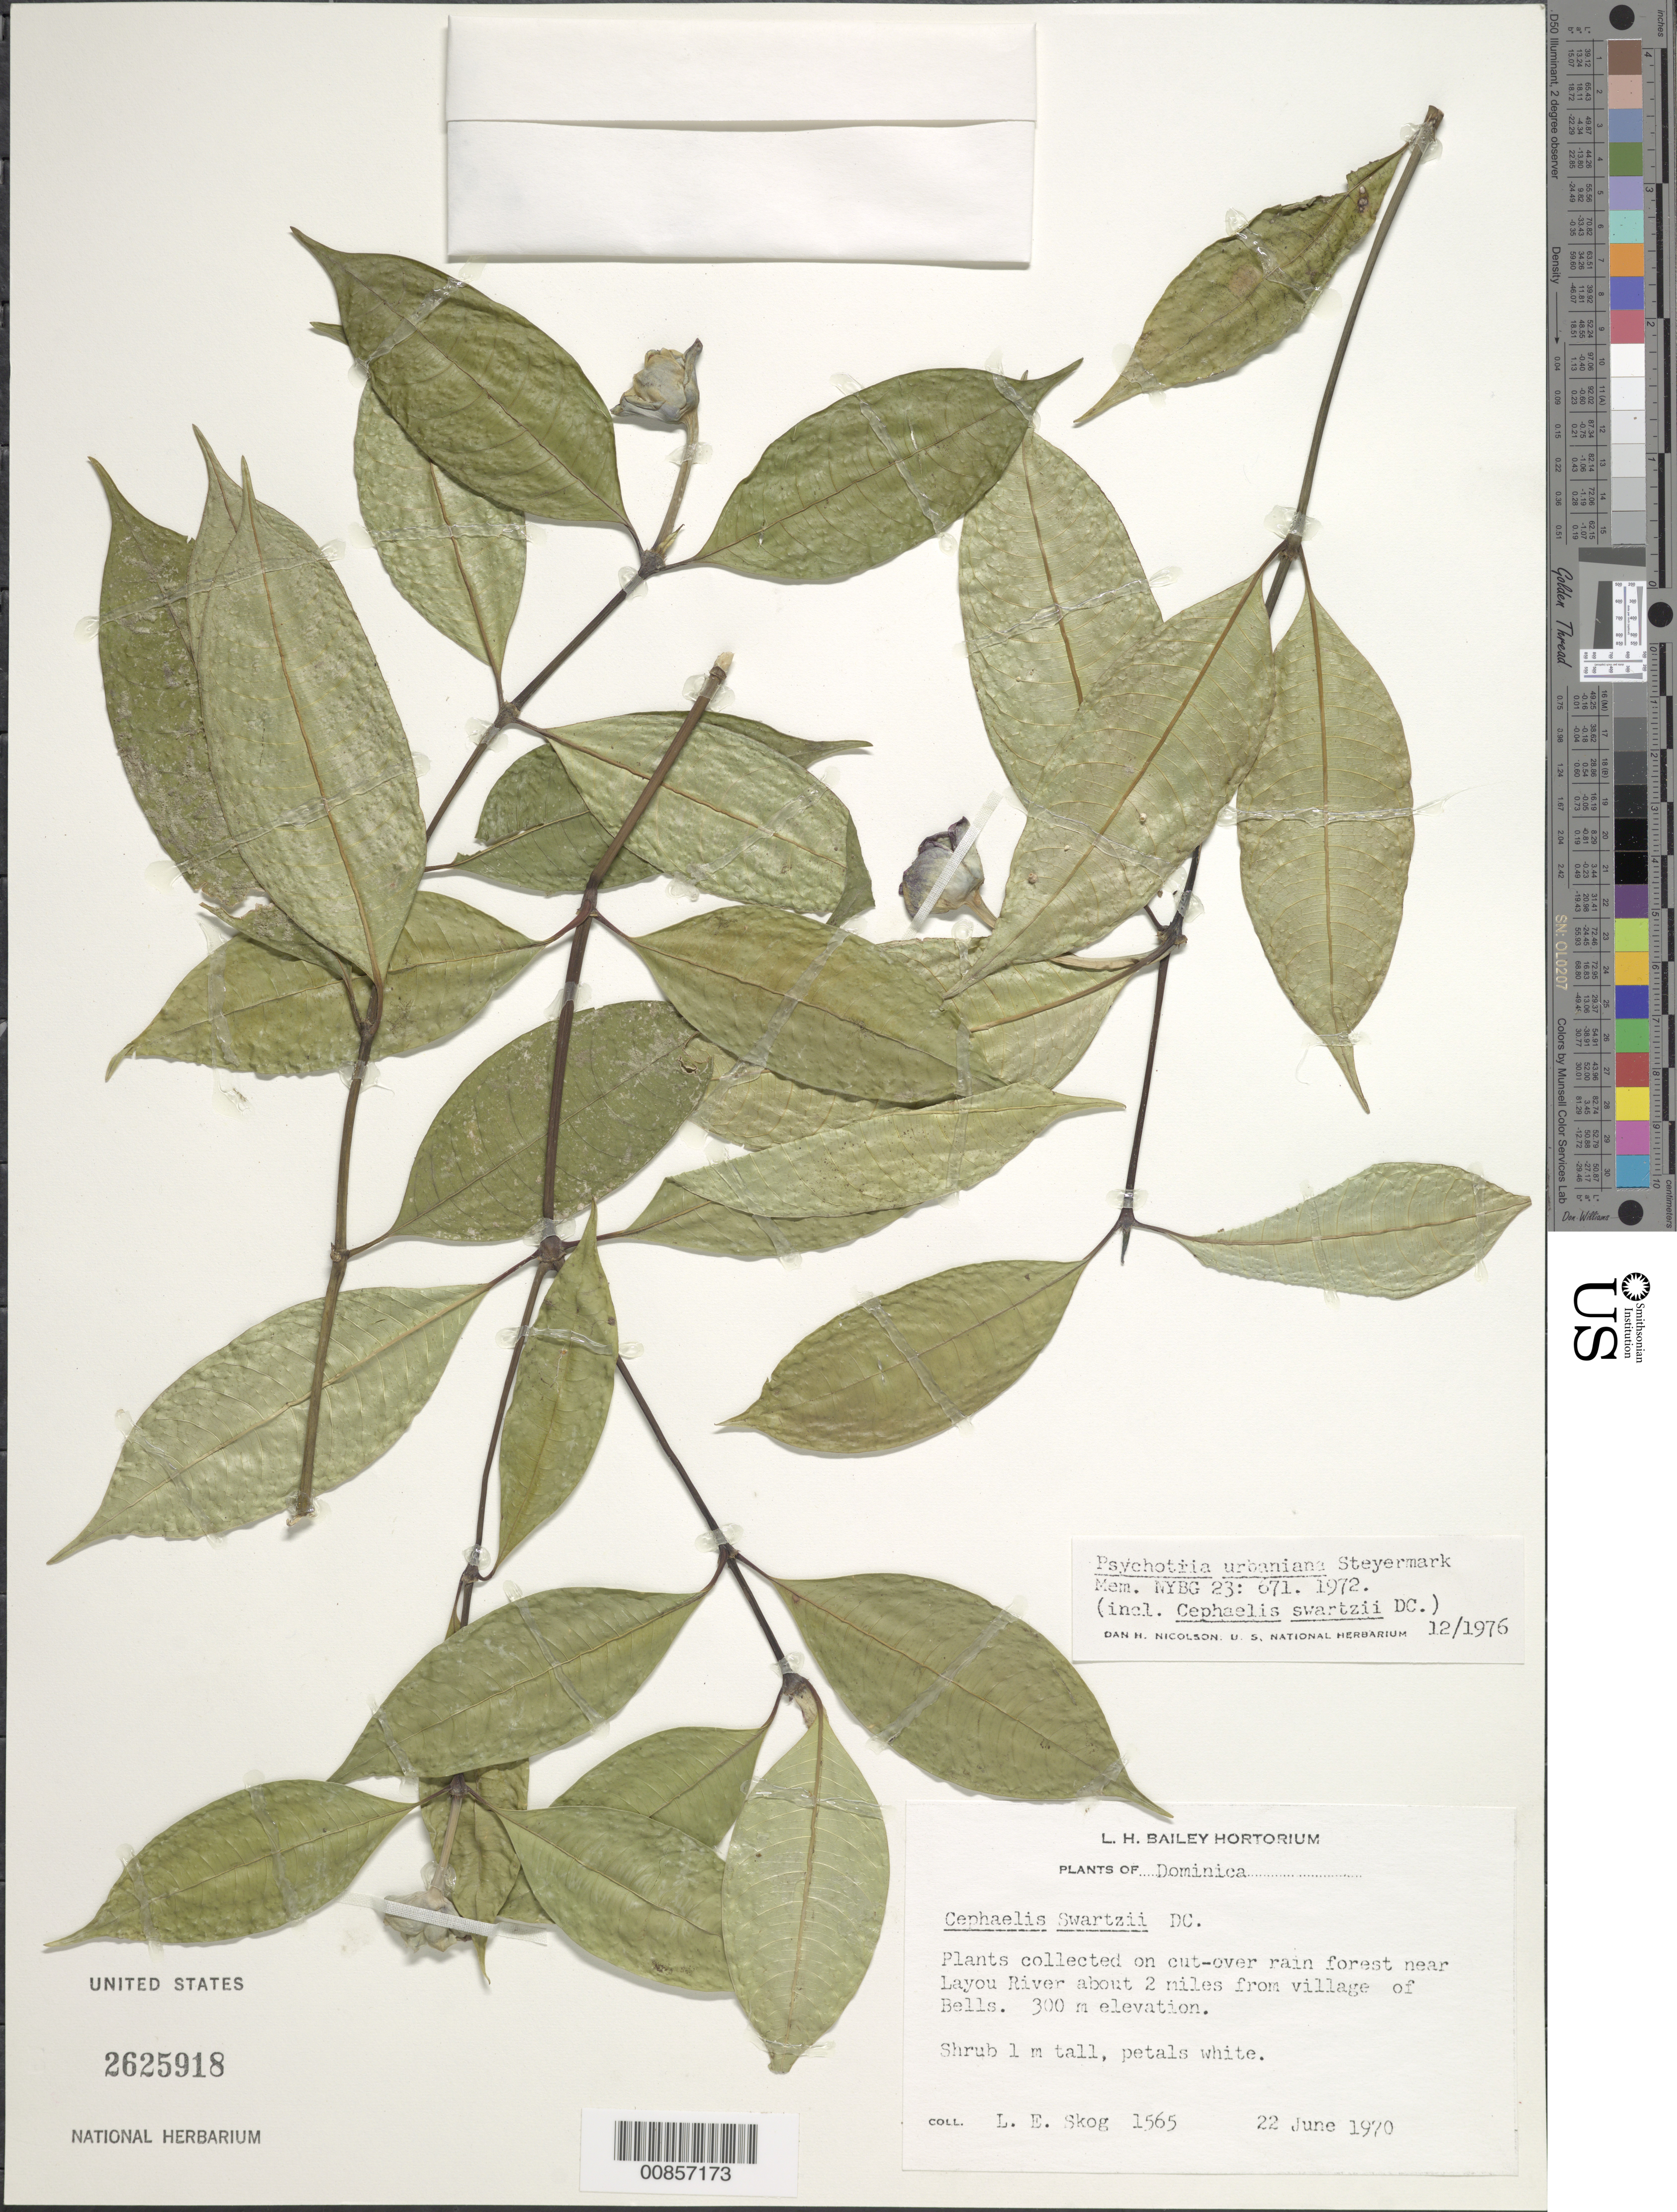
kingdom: Plantae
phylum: Tracheophyta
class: Magnoliopsida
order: Gentianales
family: Rubiaceae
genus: Psychotria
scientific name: Psychotria urbaniana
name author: Steyerm.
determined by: Nicolson, Dan H.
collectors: L. E. Skog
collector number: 1565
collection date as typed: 22 Jun 1970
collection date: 1970-06-22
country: Dominica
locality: Near Layou River, about 2 miles from village of Bells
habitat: Cut-over rainforest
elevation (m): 300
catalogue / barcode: US 2625918